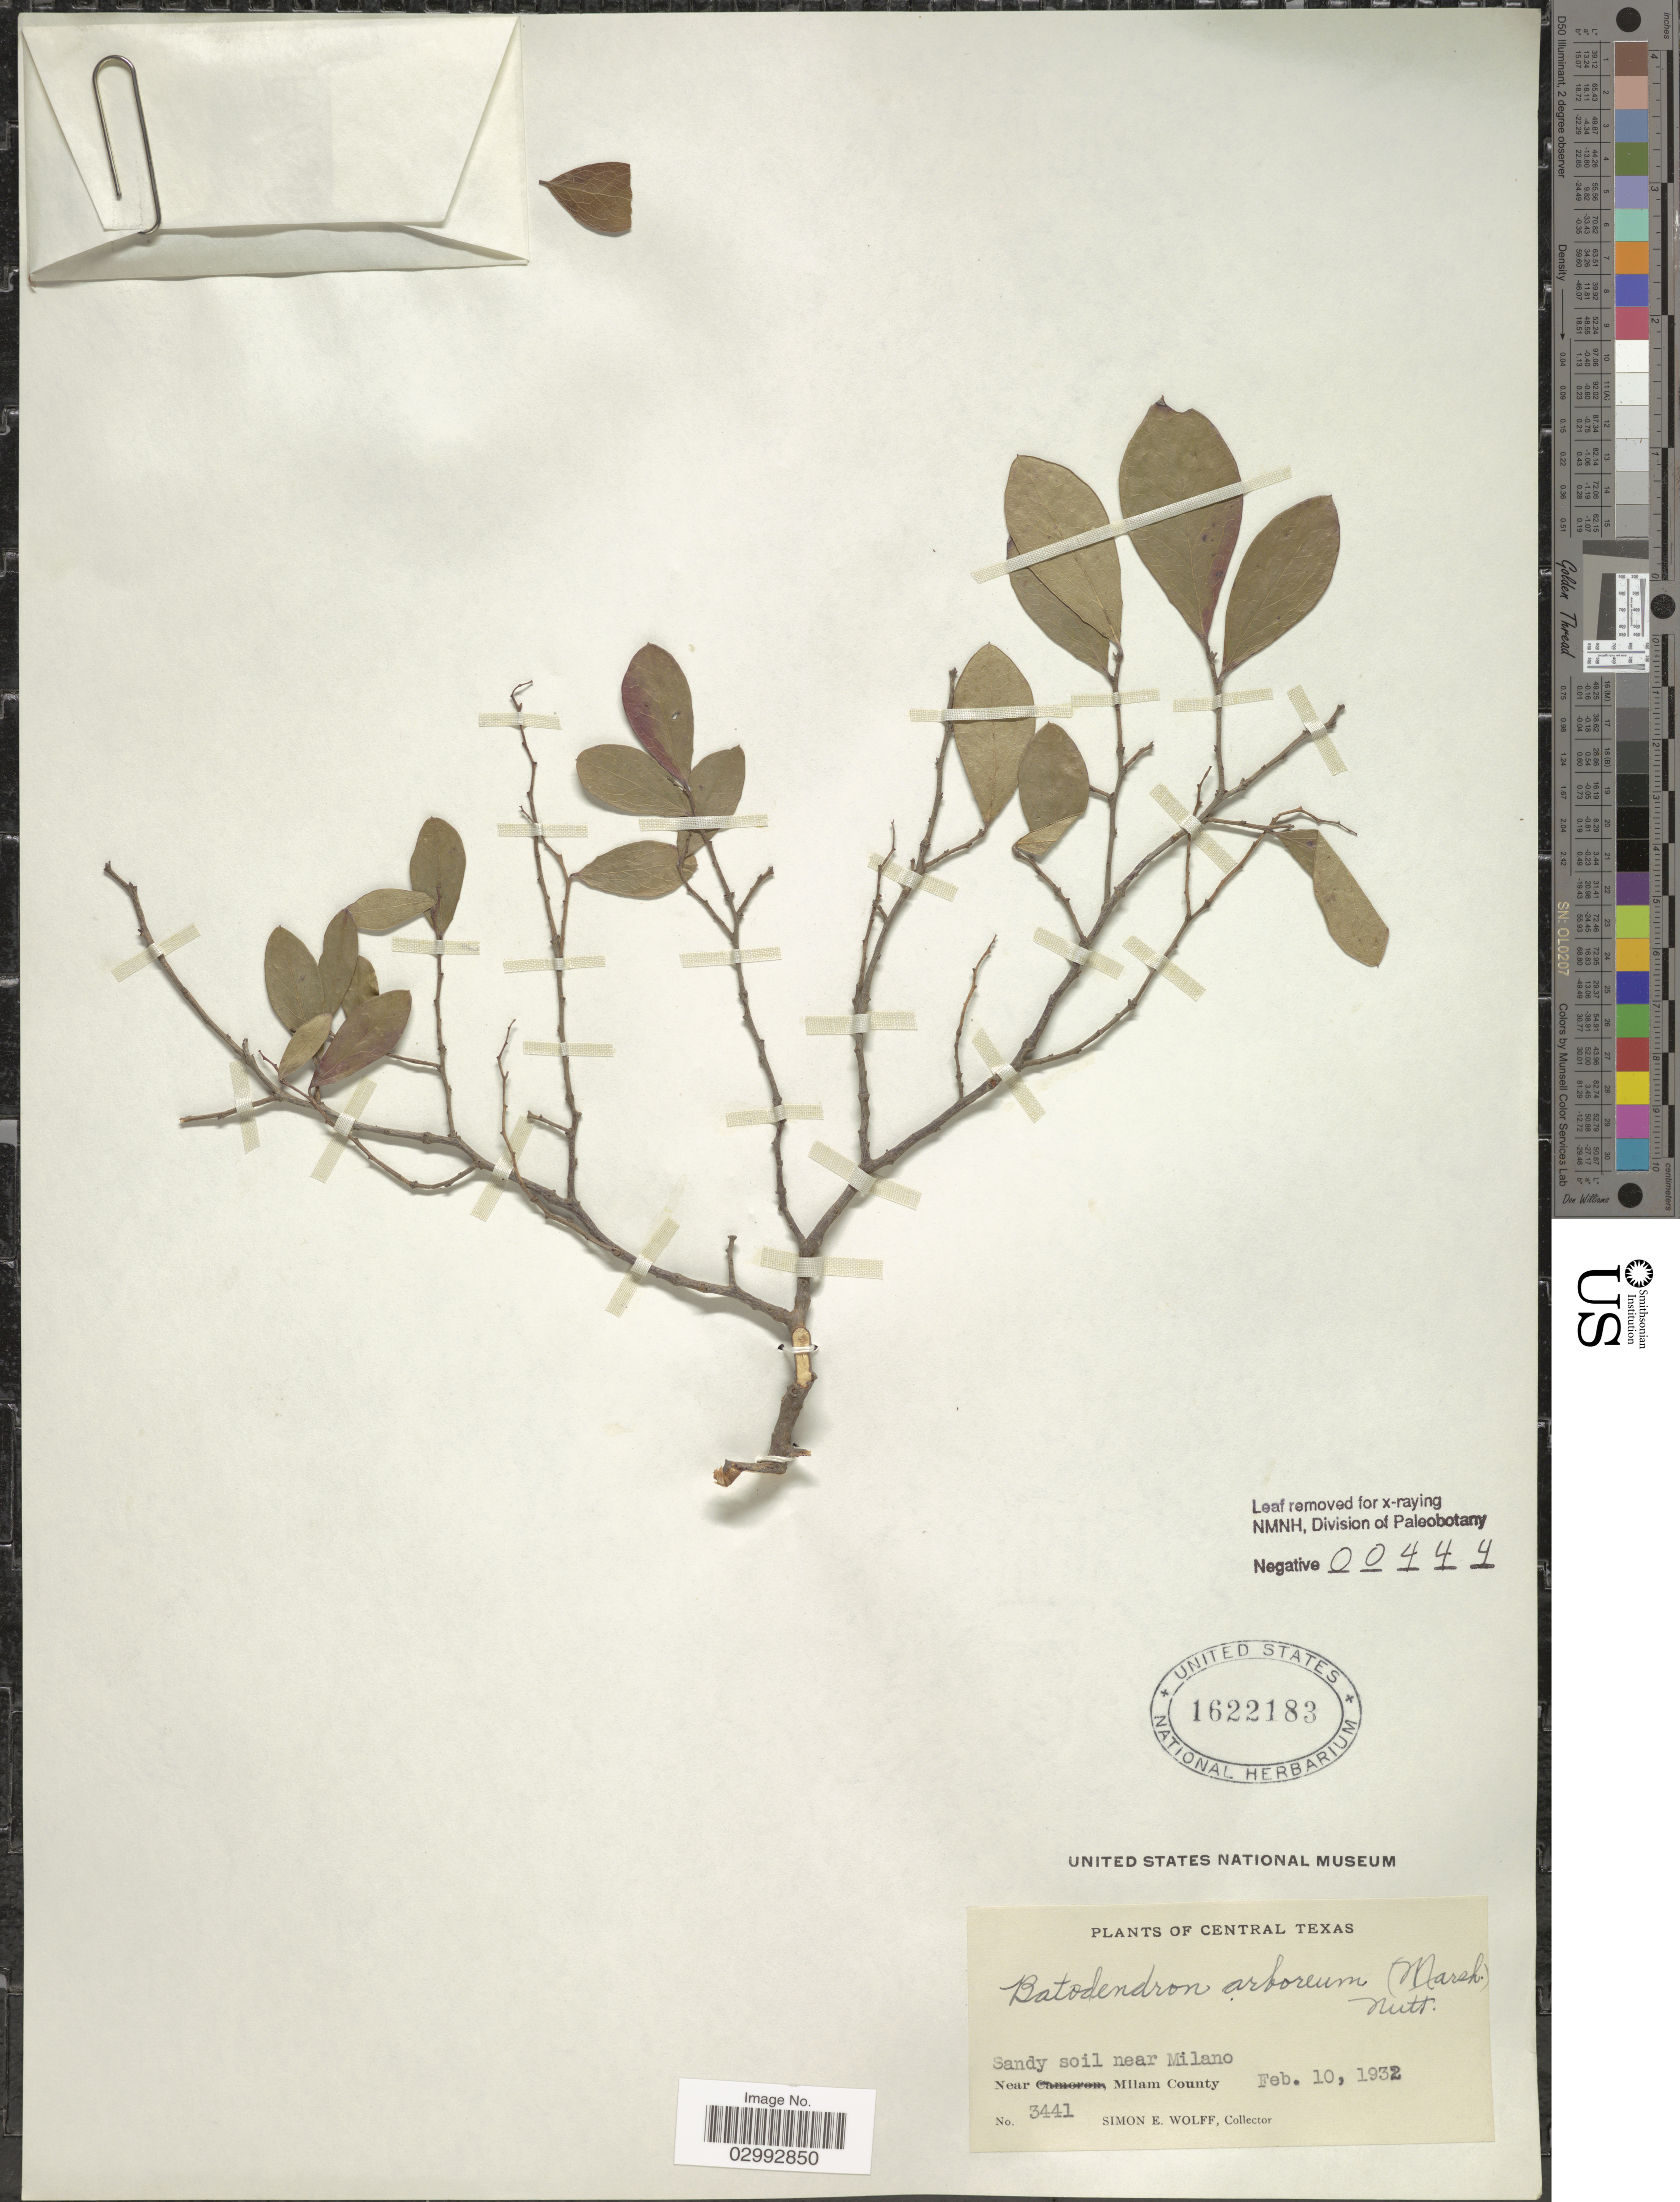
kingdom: Plantae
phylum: Tracheophyta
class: Magnoliopsida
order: Ericales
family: Ericaceae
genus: Batodendron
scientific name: Batodendron arboreum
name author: Nutt.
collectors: S. E. Wolff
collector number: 3441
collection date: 1932-02-10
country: United States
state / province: Texas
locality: Central Texas. Sandy soil near Milano. Near Milam County.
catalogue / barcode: US 1622183